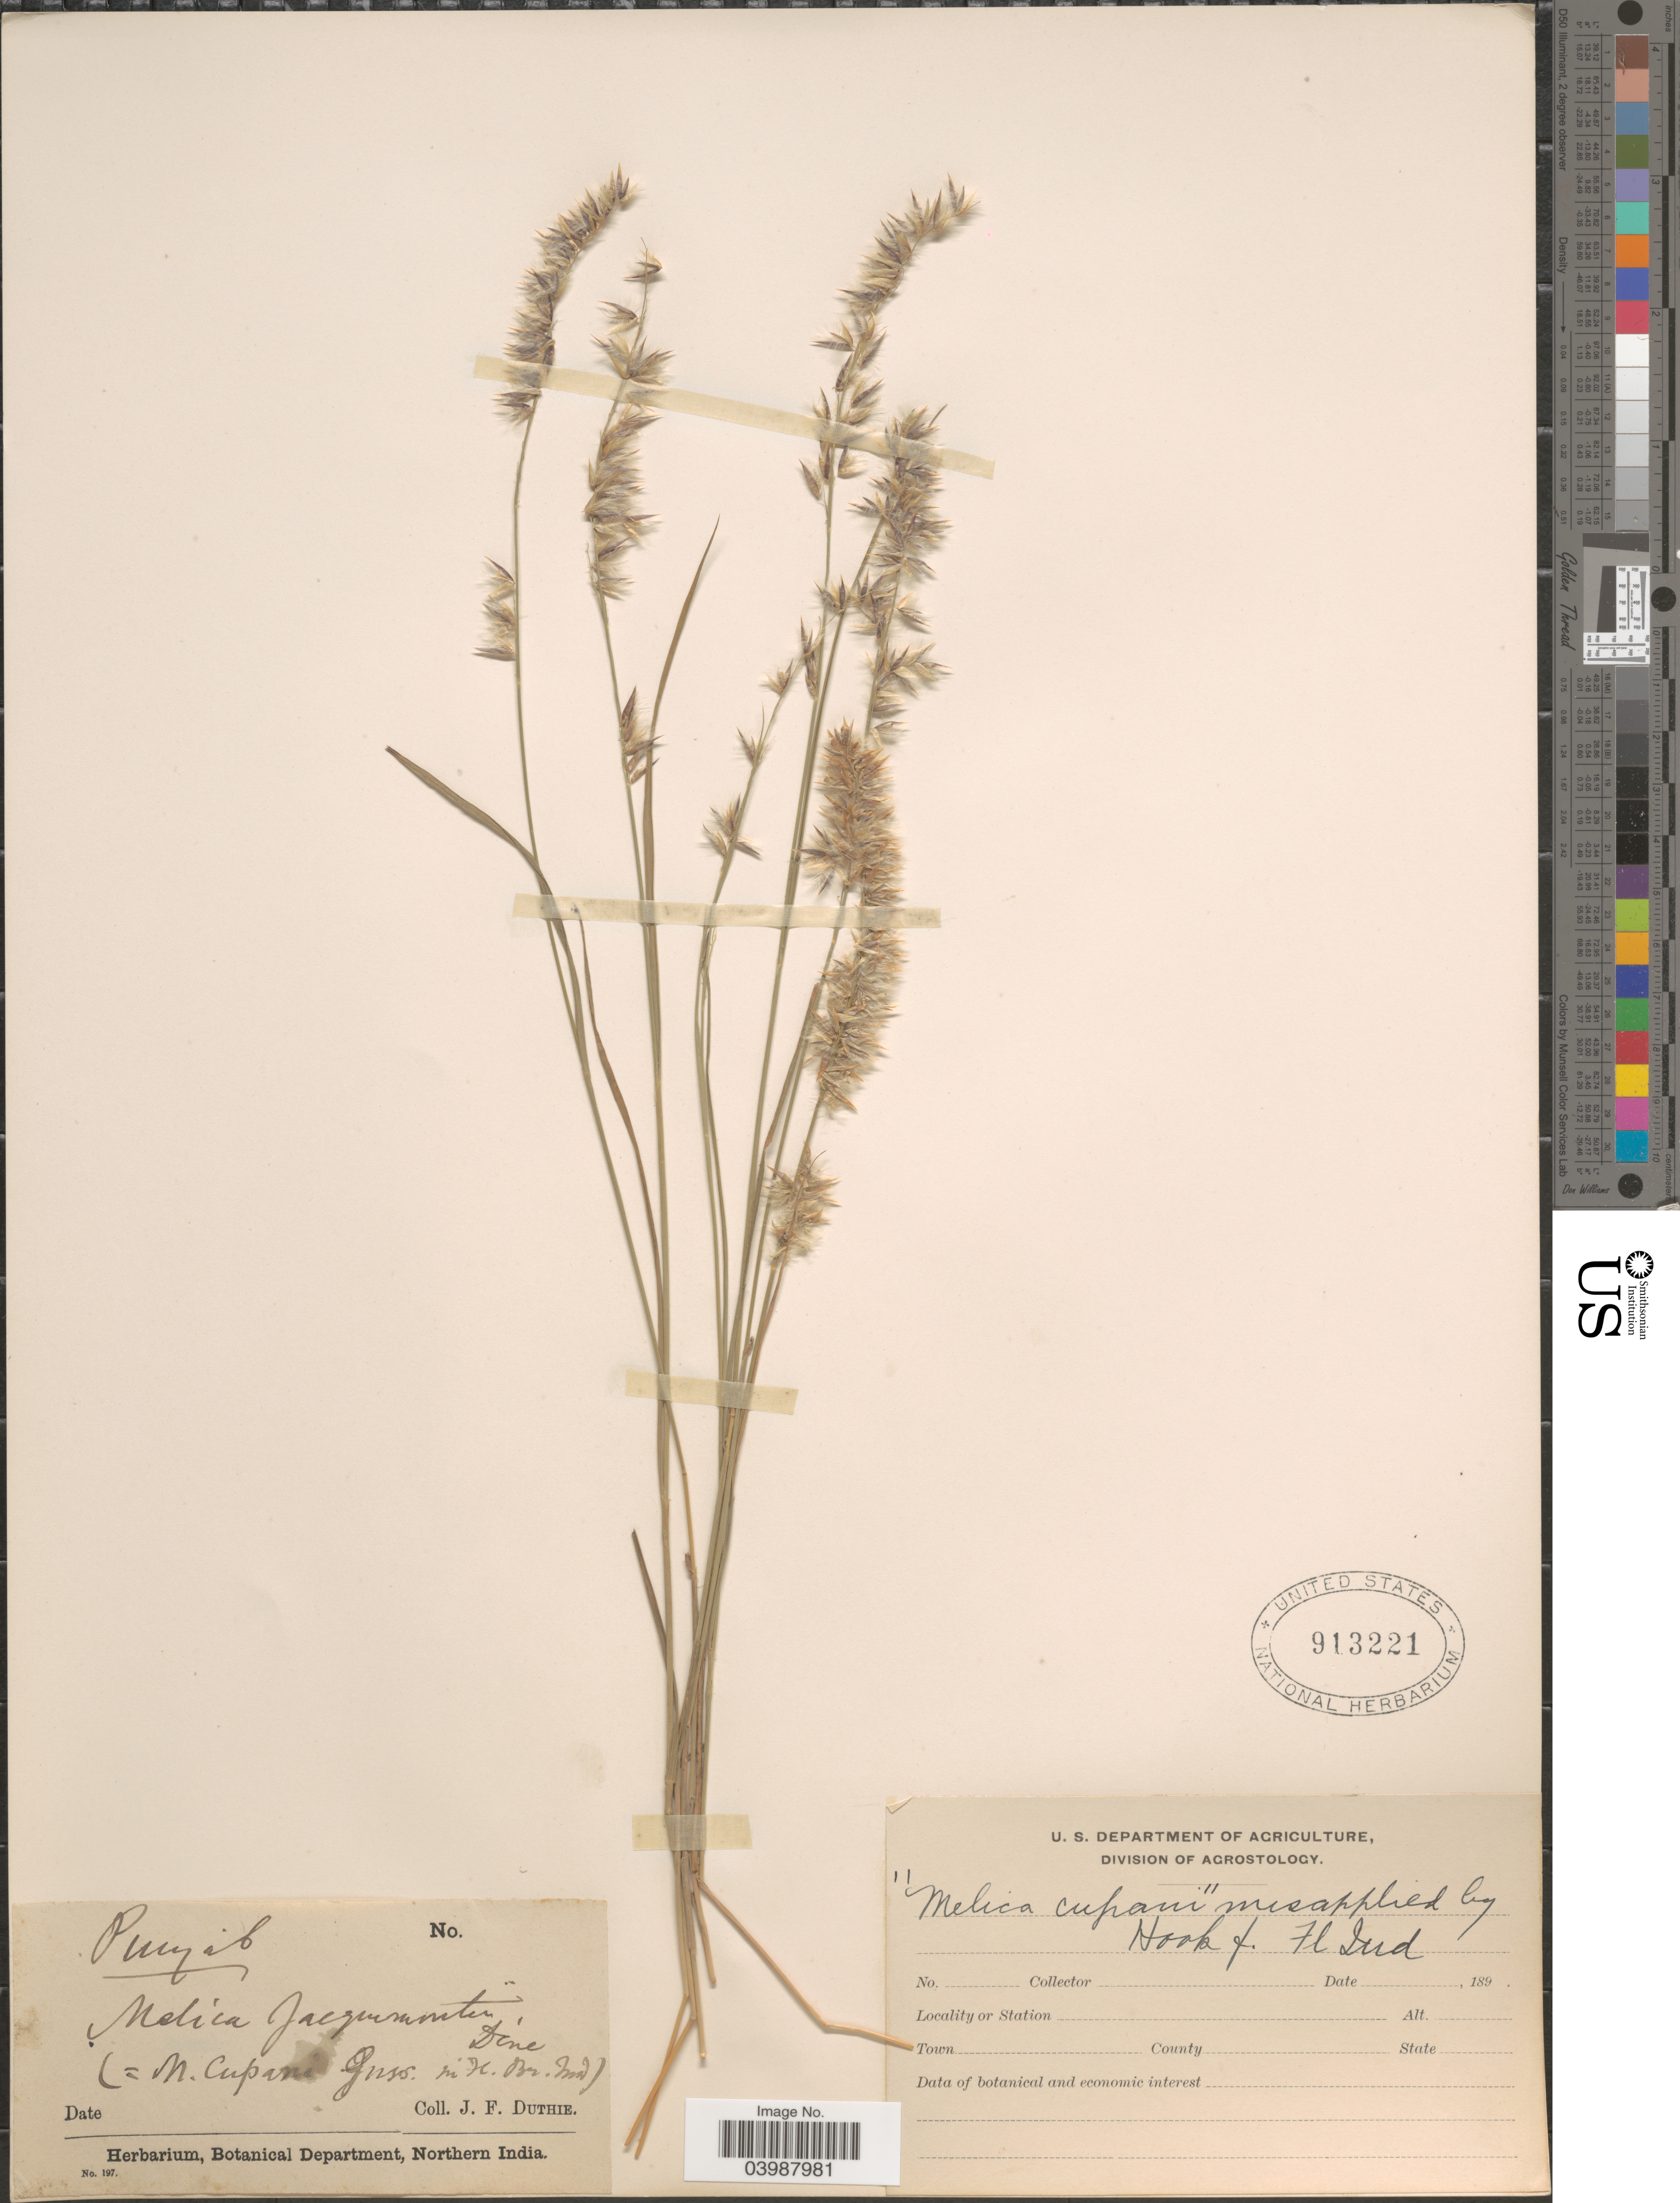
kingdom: Plantae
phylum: Tracheophyta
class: Liliopsida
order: Poales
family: Poaceae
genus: Melica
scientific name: Melica jacquemontii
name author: Decne.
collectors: J. F. Duthie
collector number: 11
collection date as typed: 189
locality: Punjab.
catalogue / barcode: US 913221